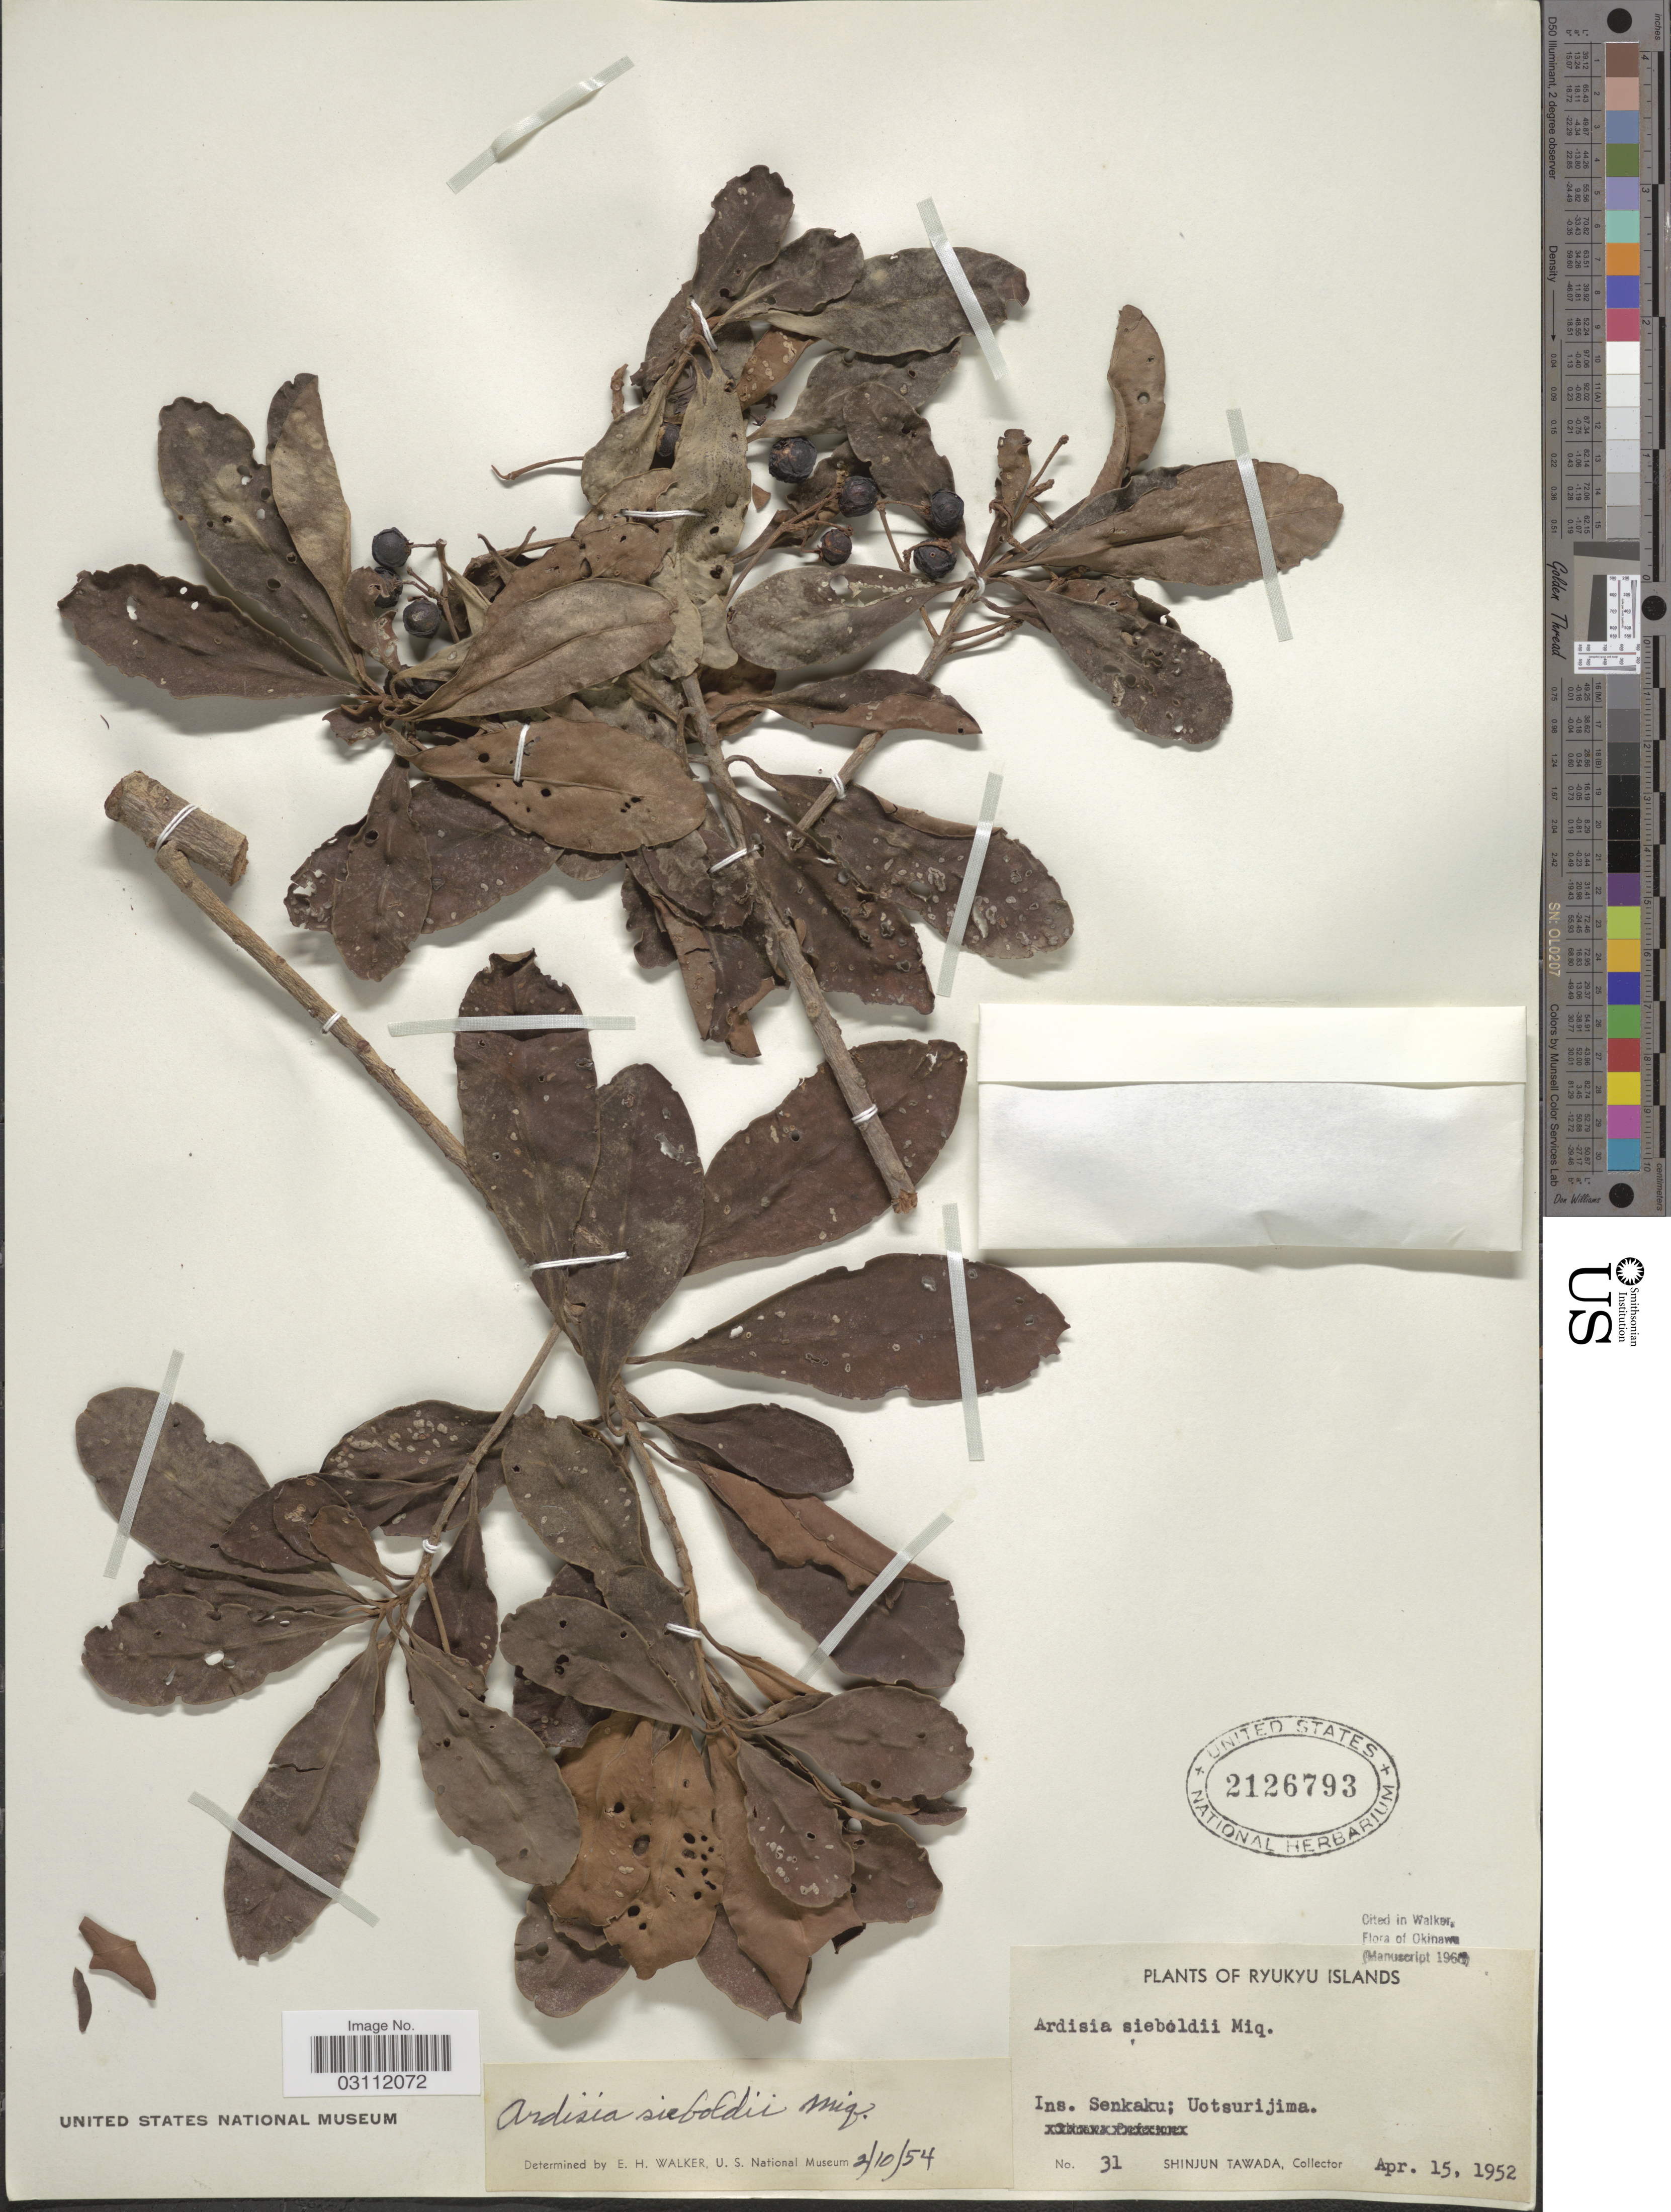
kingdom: Plantae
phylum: Tracheophyta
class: Magnoliopsida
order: Ericales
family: Primulaceae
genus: Ardisia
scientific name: Ardisia sieboldii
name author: Miq.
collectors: S. Tawada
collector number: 31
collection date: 1952-04-15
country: Japan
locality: Ryukyu Islands, Ins. Senkaku; Uotsurijima.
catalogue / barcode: US 2126793